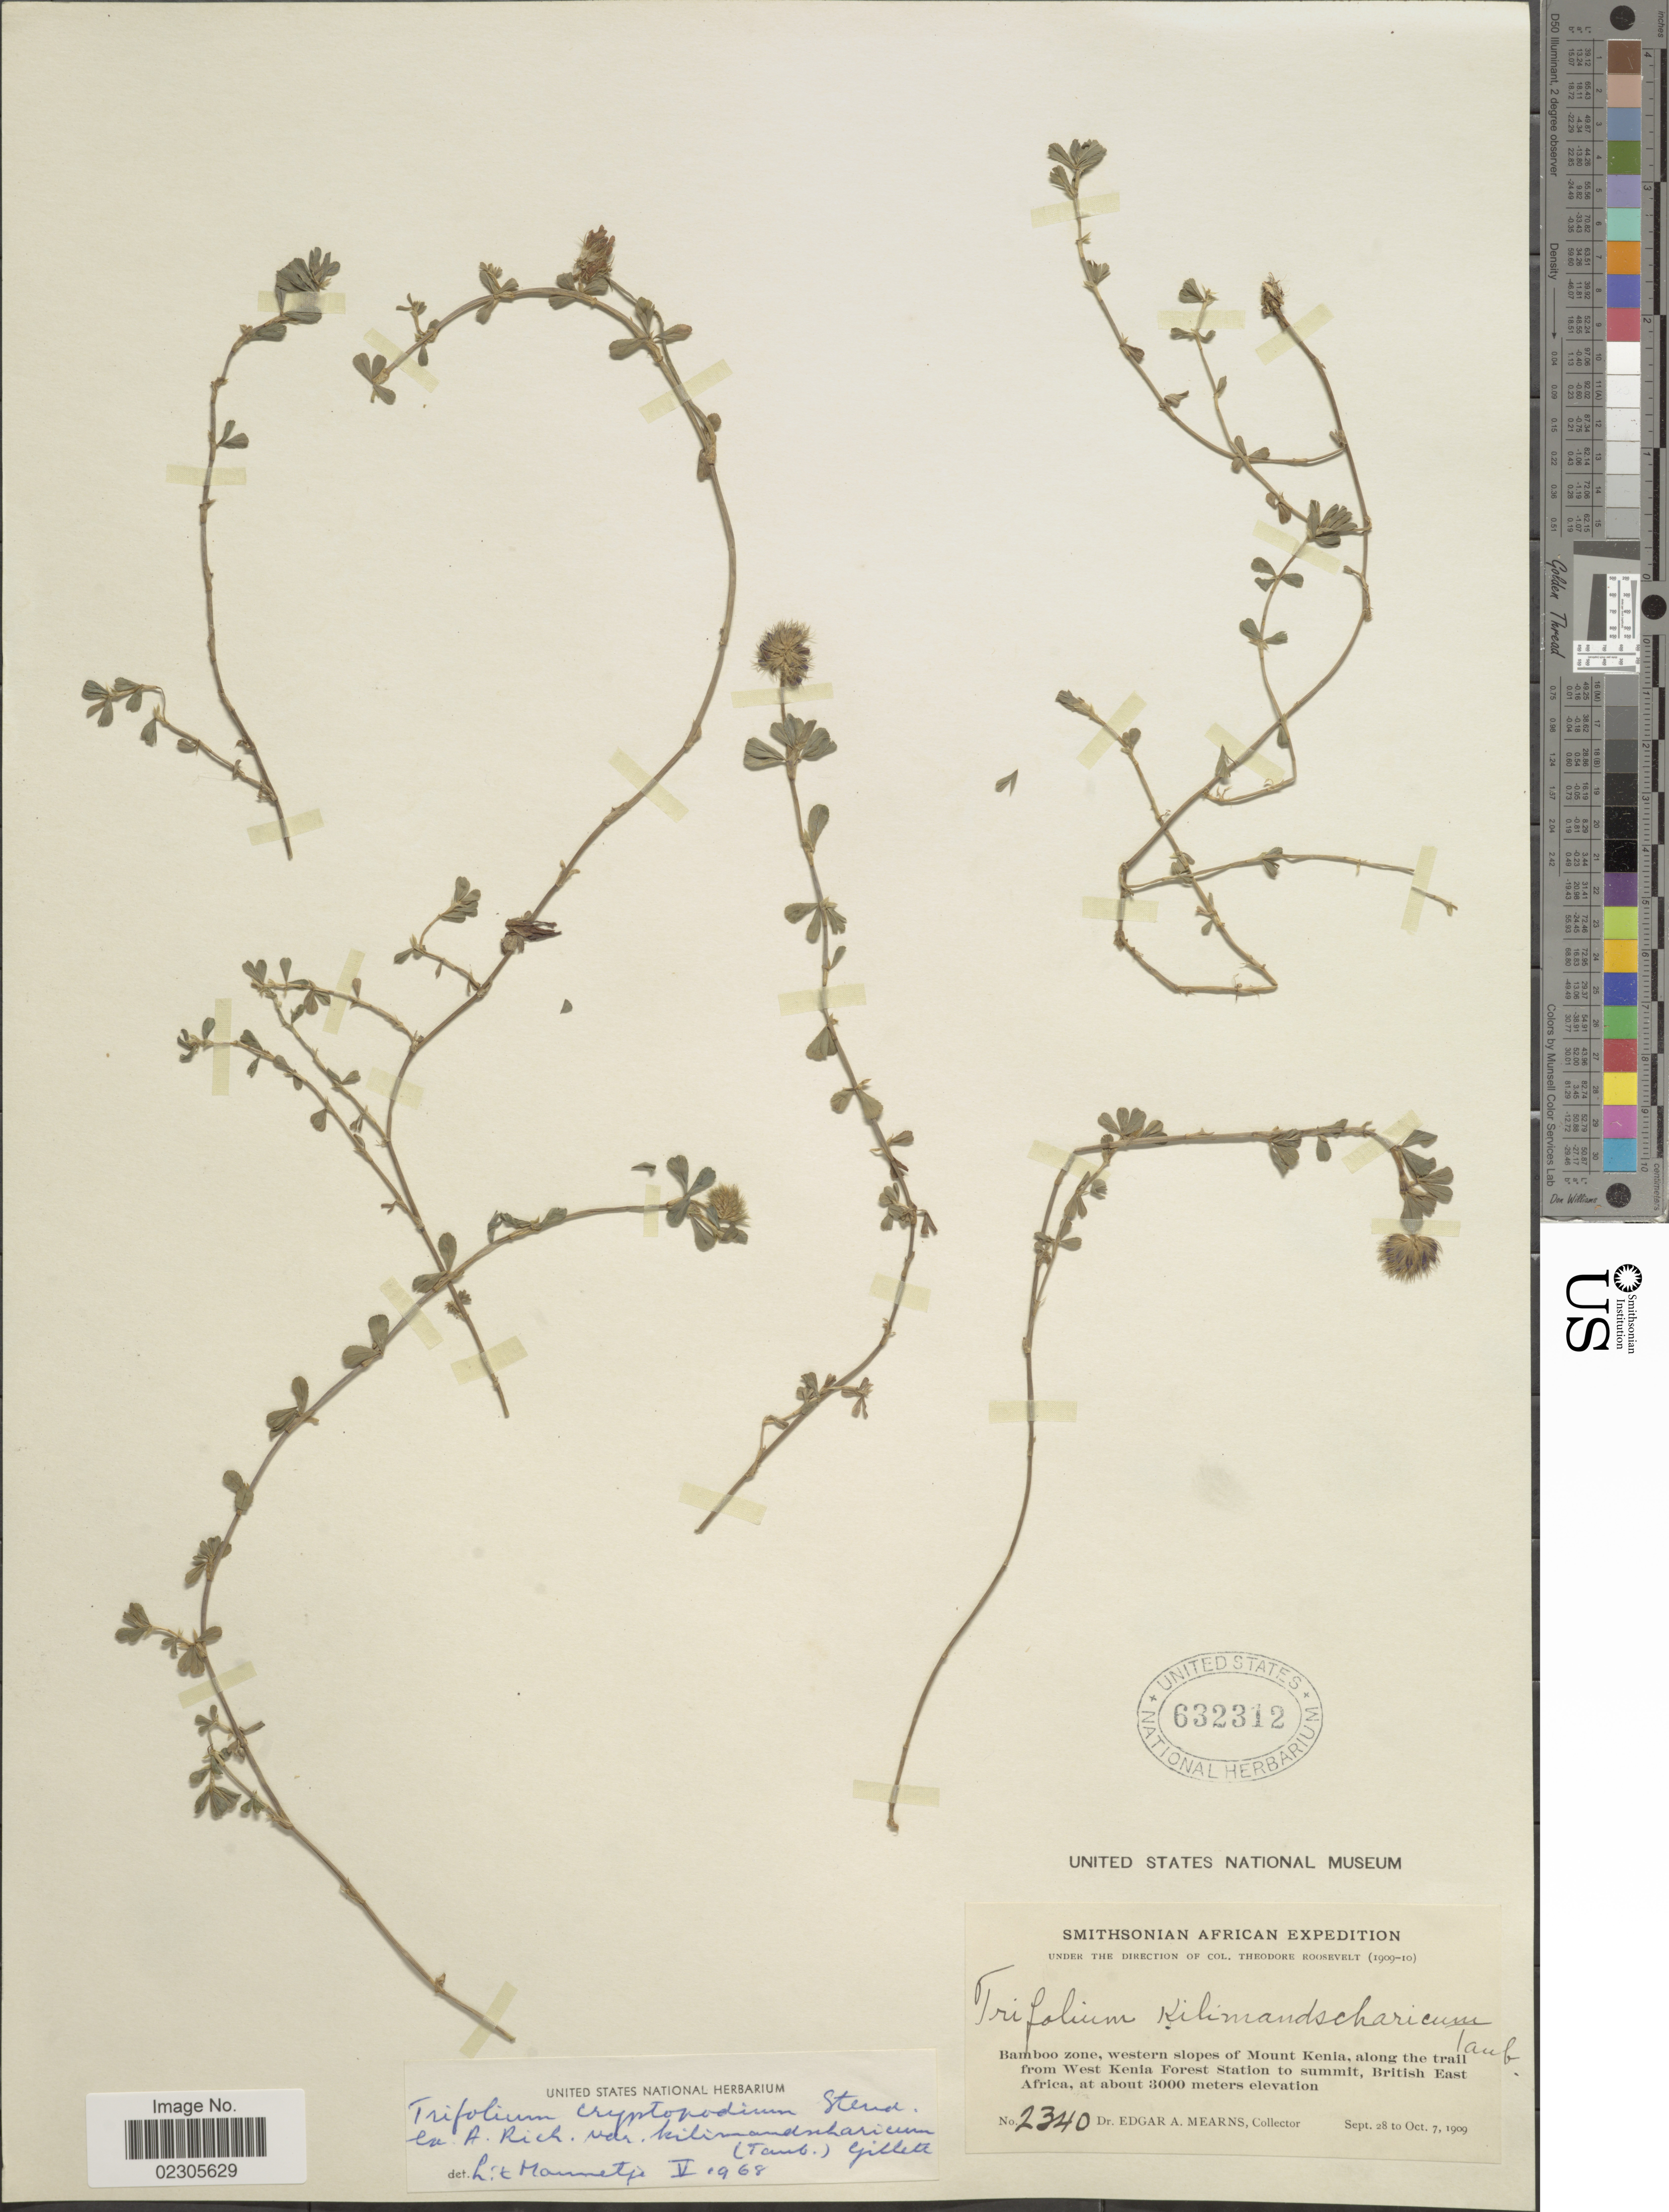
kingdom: Plantae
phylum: Tracheophyta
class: Magnoliopsida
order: Fabales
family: Fabaceae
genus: Trifolium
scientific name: Trifolium cryptopodium var. kilimandscharium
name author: (Taub.) J.B. Gillett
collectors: E. A. Mearns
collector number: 2340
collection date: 1909-09-28/1909-10-07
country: Kenya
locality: Bamboo zone, western slopes of Mount Kenia, along trail from West Kenia Forest Station to summit, British East Africa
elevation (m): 3000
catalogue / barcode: US 632312